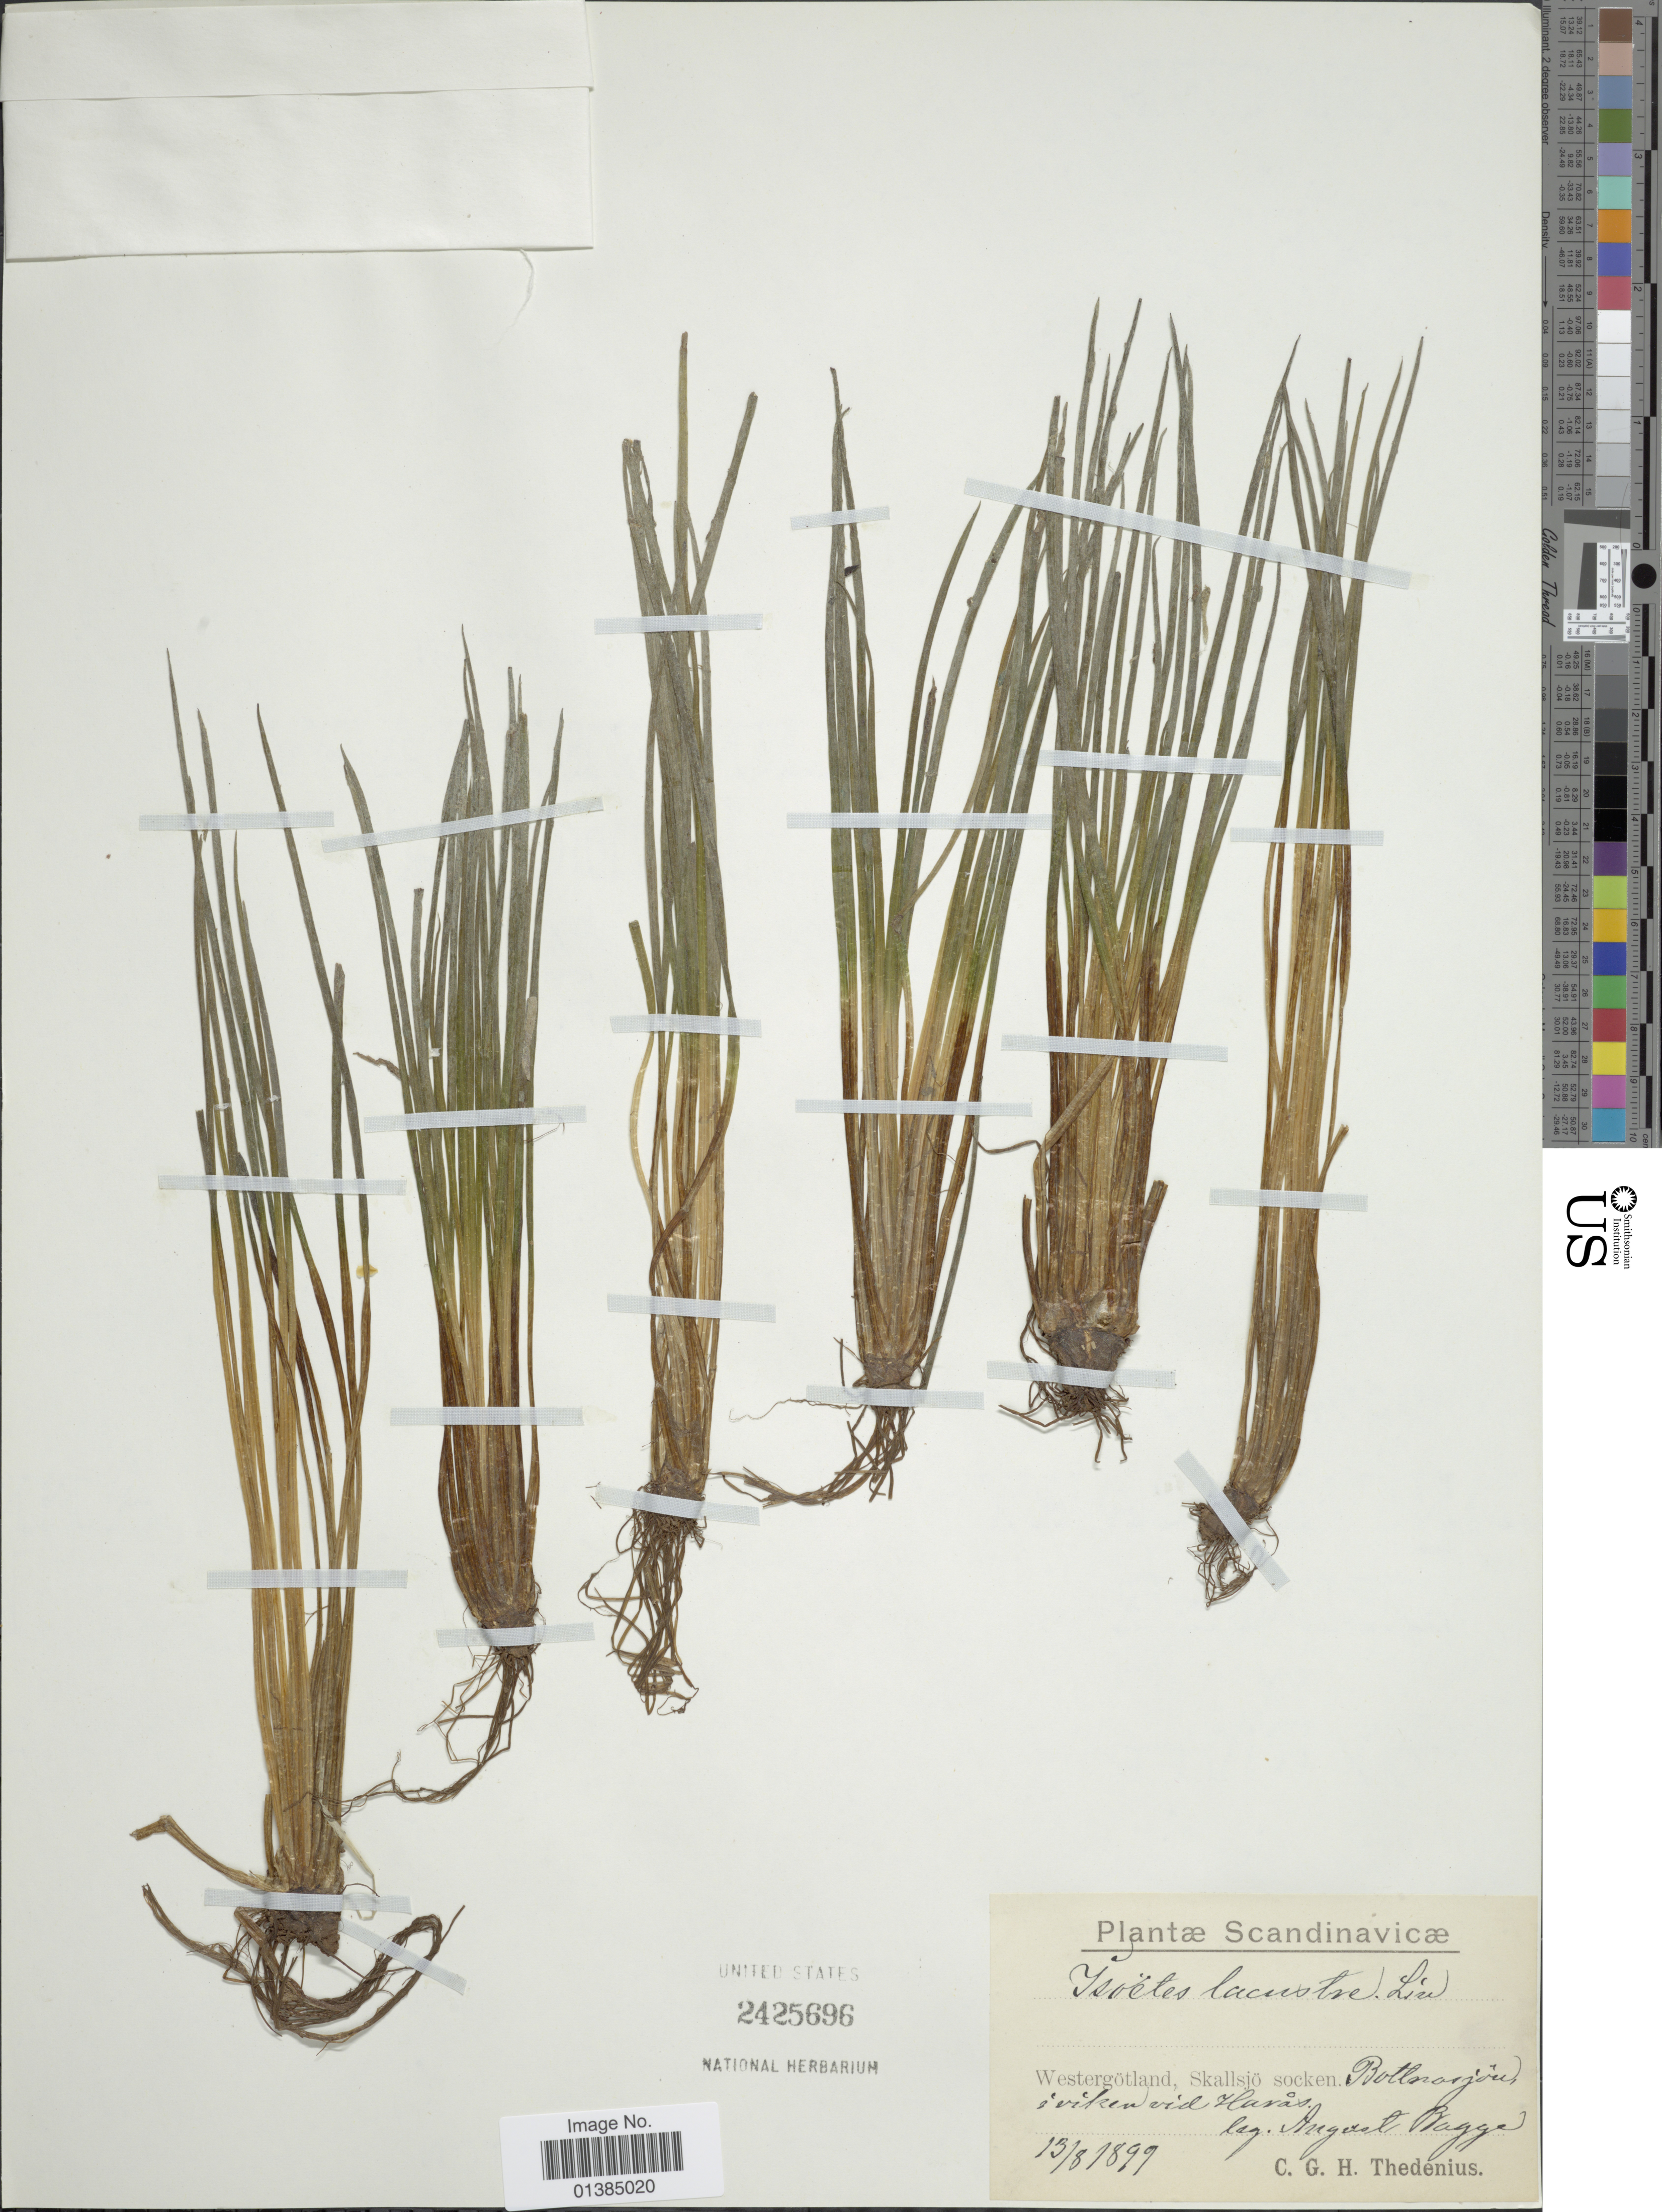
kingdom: Plantae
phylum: Tracheophyta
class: Lycopodiopsida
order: Isoetales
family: Isoetaceae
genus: Isoetes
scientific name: Isoetes lacustris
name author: L.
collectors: A. Bagge & C. Thedenius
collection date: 1897-08-13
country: Sweden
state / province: Västra Götaland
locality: Scandinavicæ. Westergötland, Skallsjö socken. Bottnosjou, i viken vid Harås.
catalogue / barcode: US 2425696